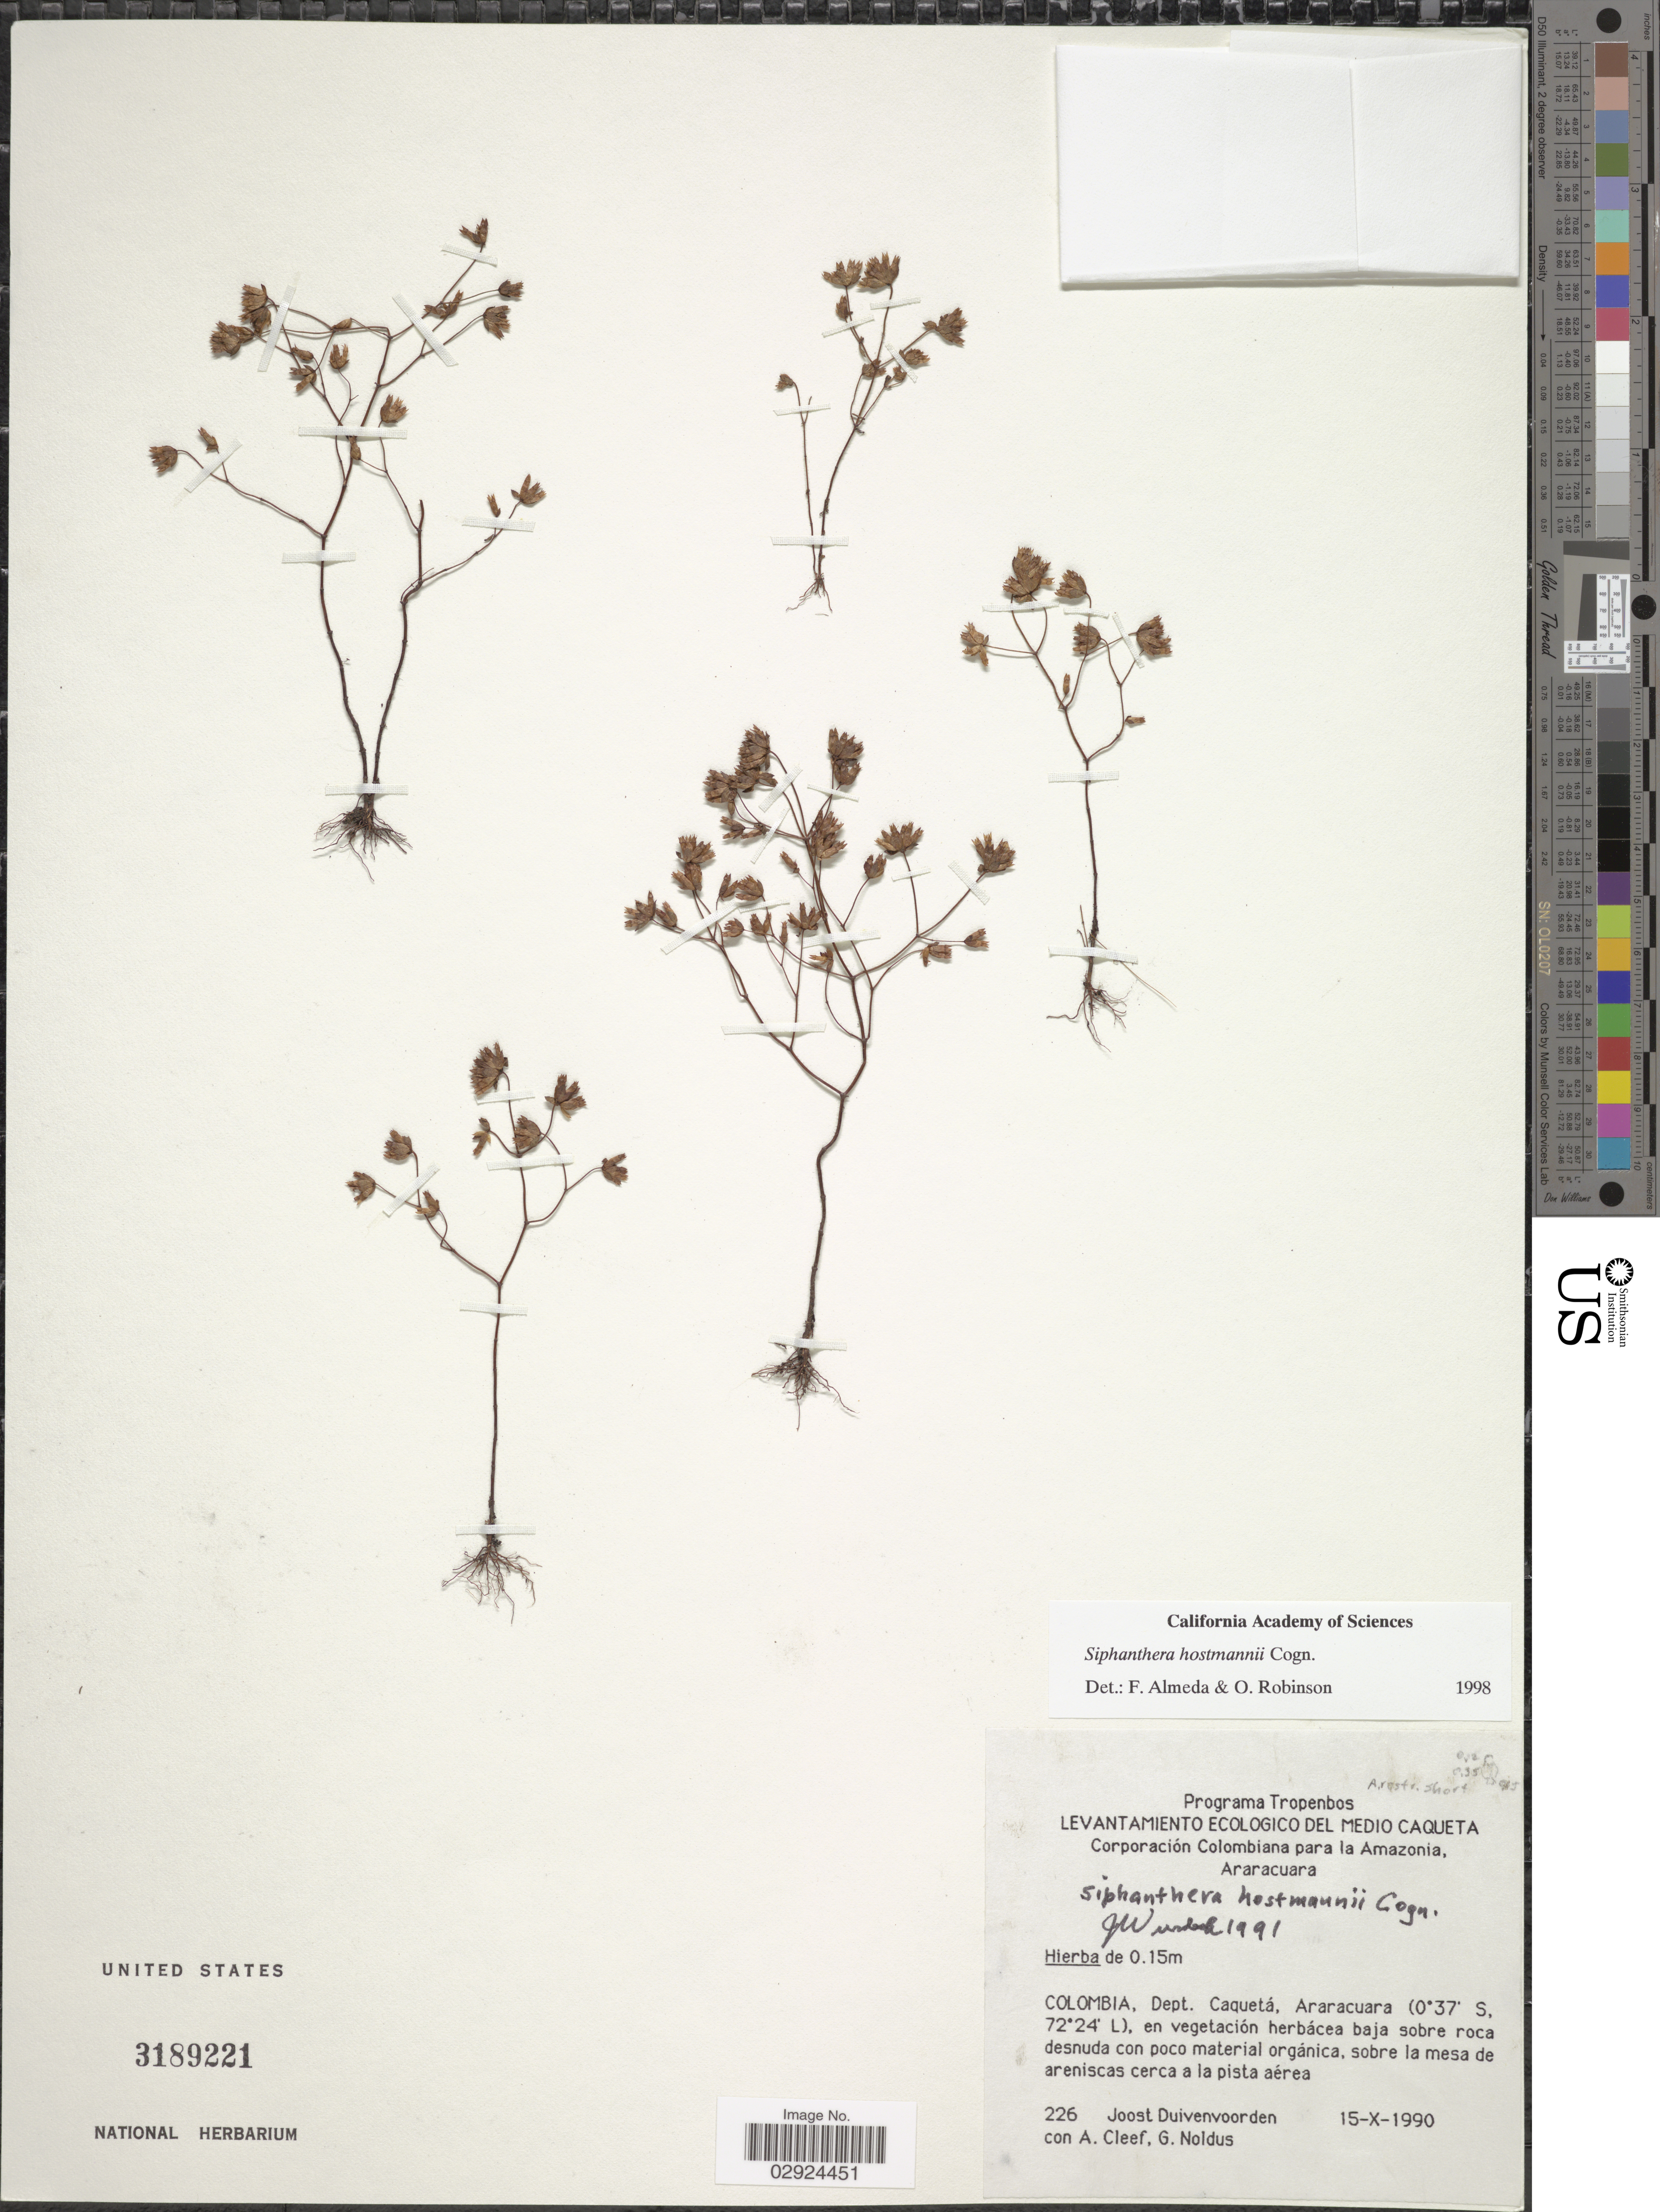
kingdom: Plantae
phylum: Tracheophyta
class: Magnoliopsida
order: Myrtales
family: Melastomataceae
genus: Siphanthera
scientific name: Siphanthera hostmannii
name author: Cogn.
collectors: J. Duivenvoorden, A. M. Cleef & G. Noldus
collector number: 226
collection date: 1990-10-15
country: Colombia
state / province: Caquetá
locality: Dept. Caquetá, Araracuara.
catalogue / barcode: US 3189221